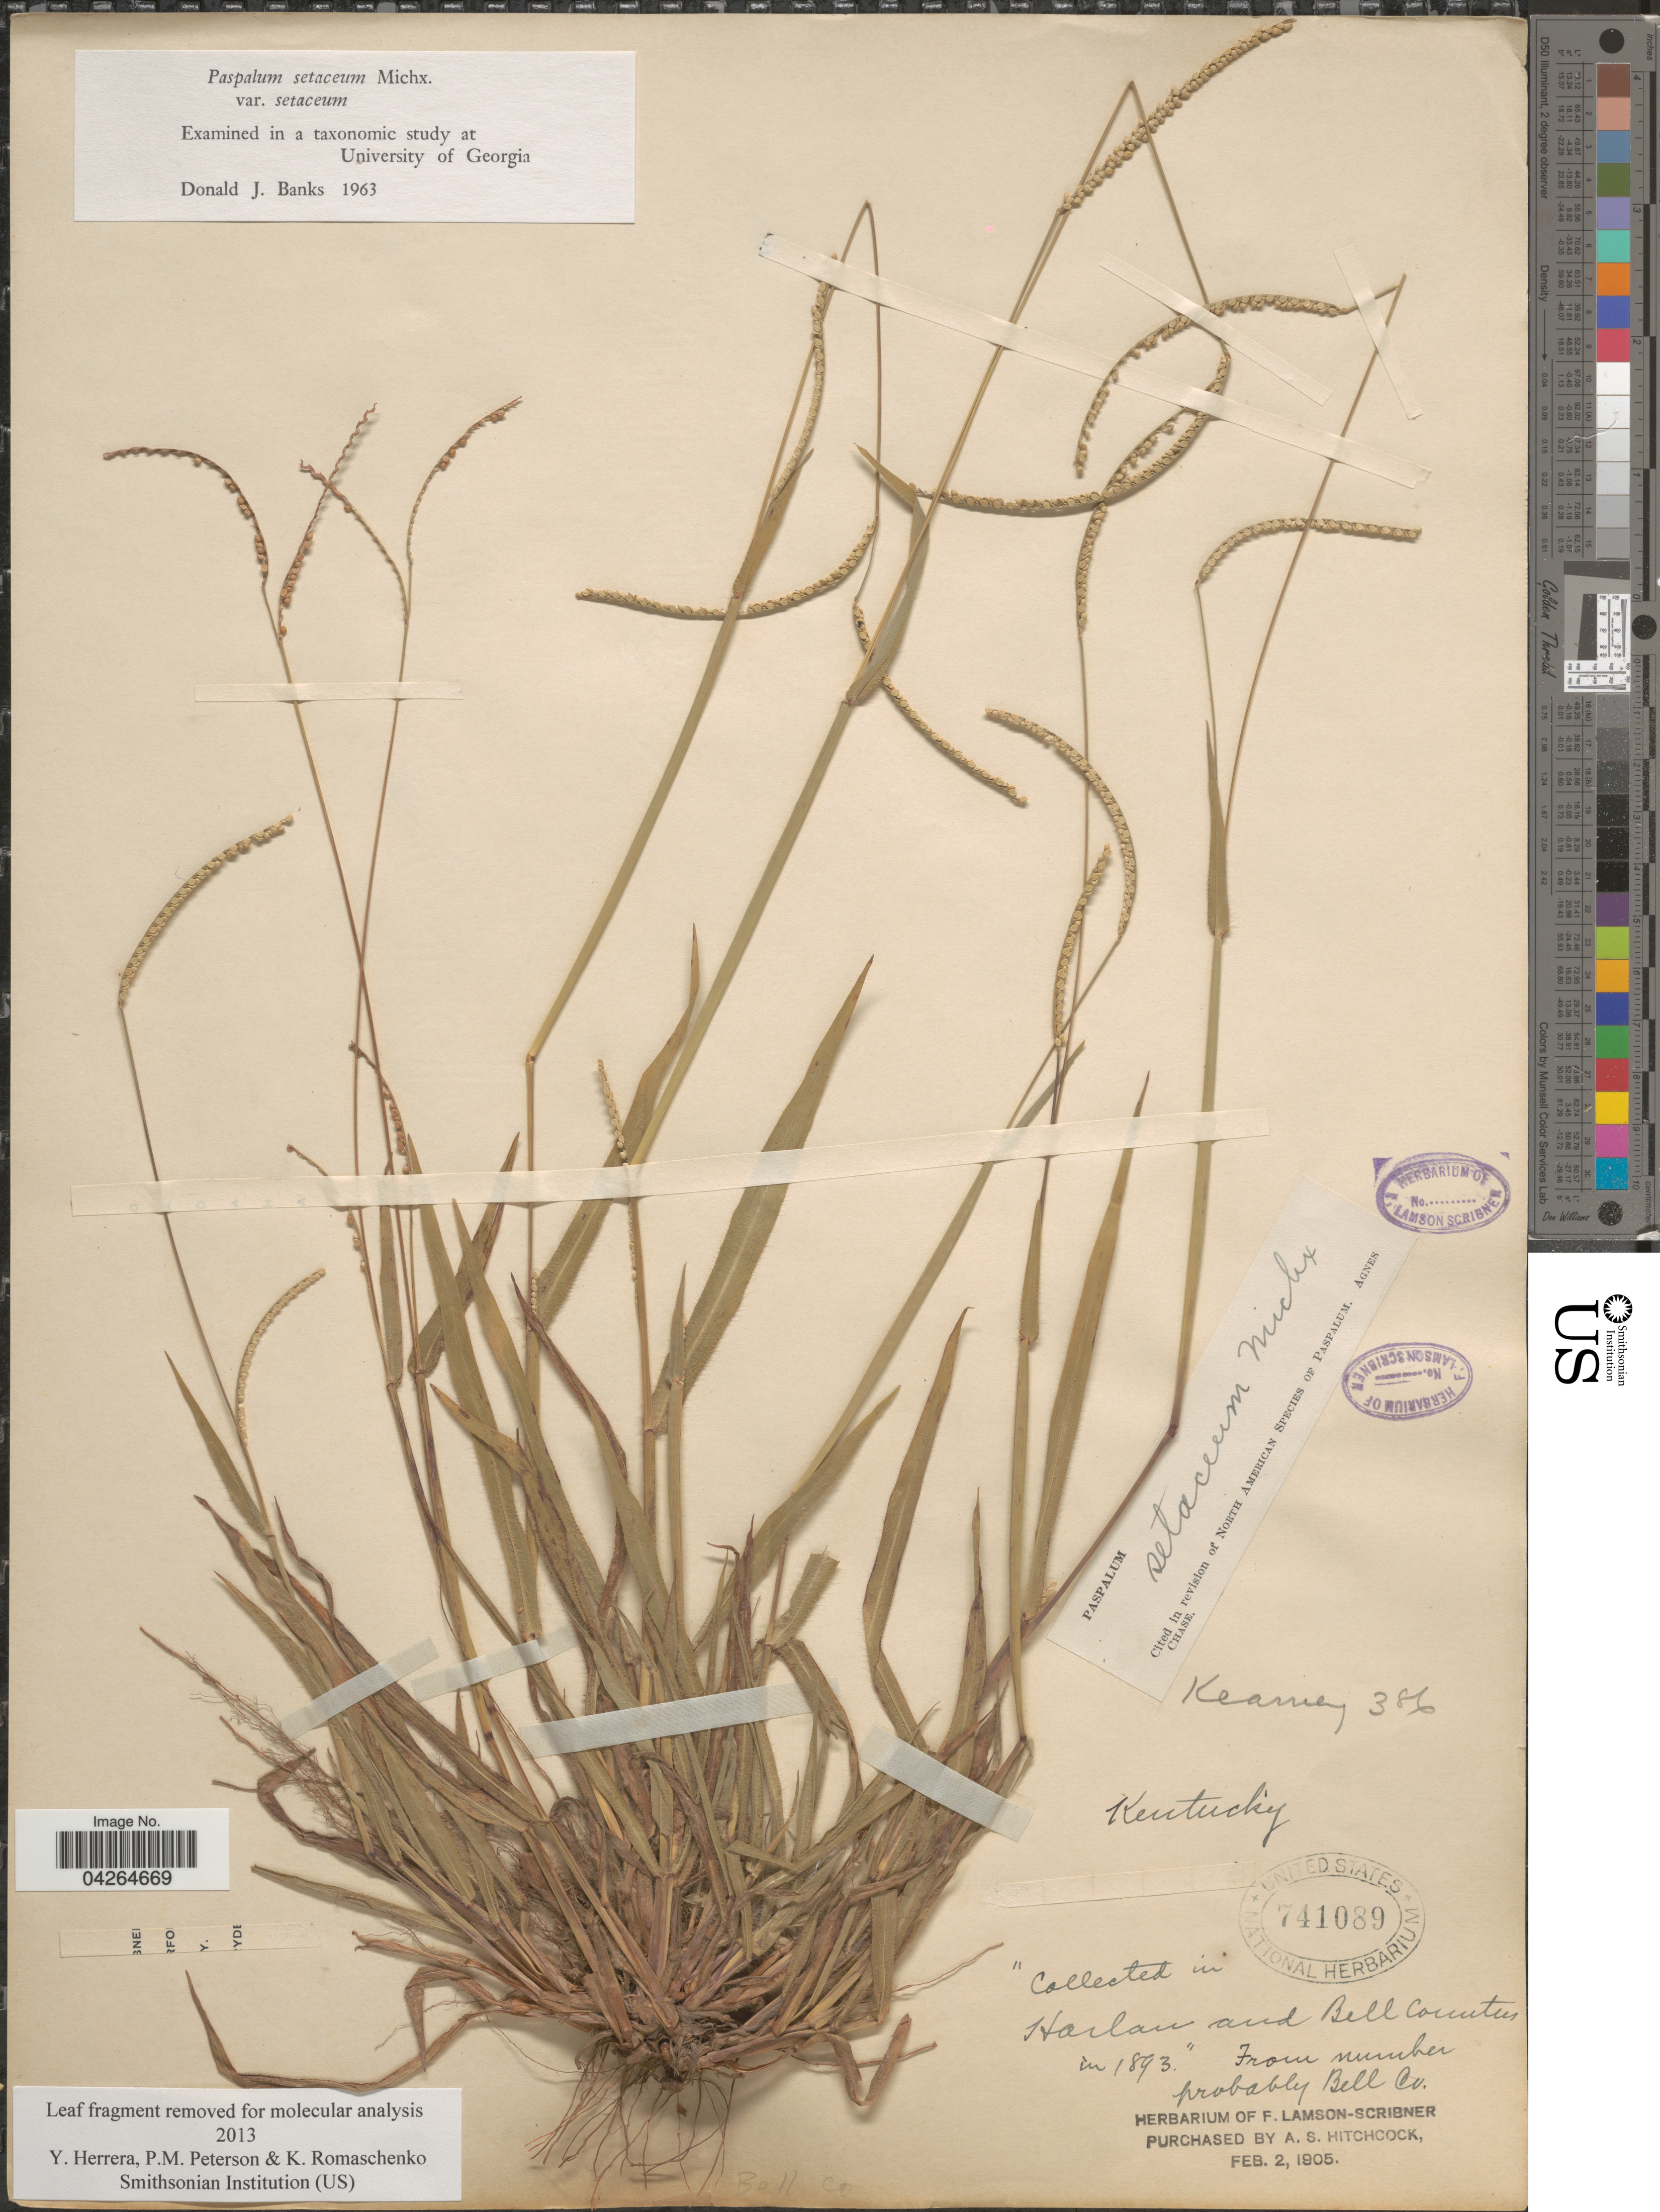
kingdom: Plantae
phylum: Tracheophyta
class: Liliopsida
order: Poales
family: Poaceae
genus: Paspalum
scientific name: Paspalum setaceum var. setaceum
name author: Michx.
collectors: Kearney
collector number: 386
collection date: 1893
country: United States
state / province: Kentucky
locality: In Harlan and Bell Counties. Probably Bell Co.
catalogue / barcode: US 741089